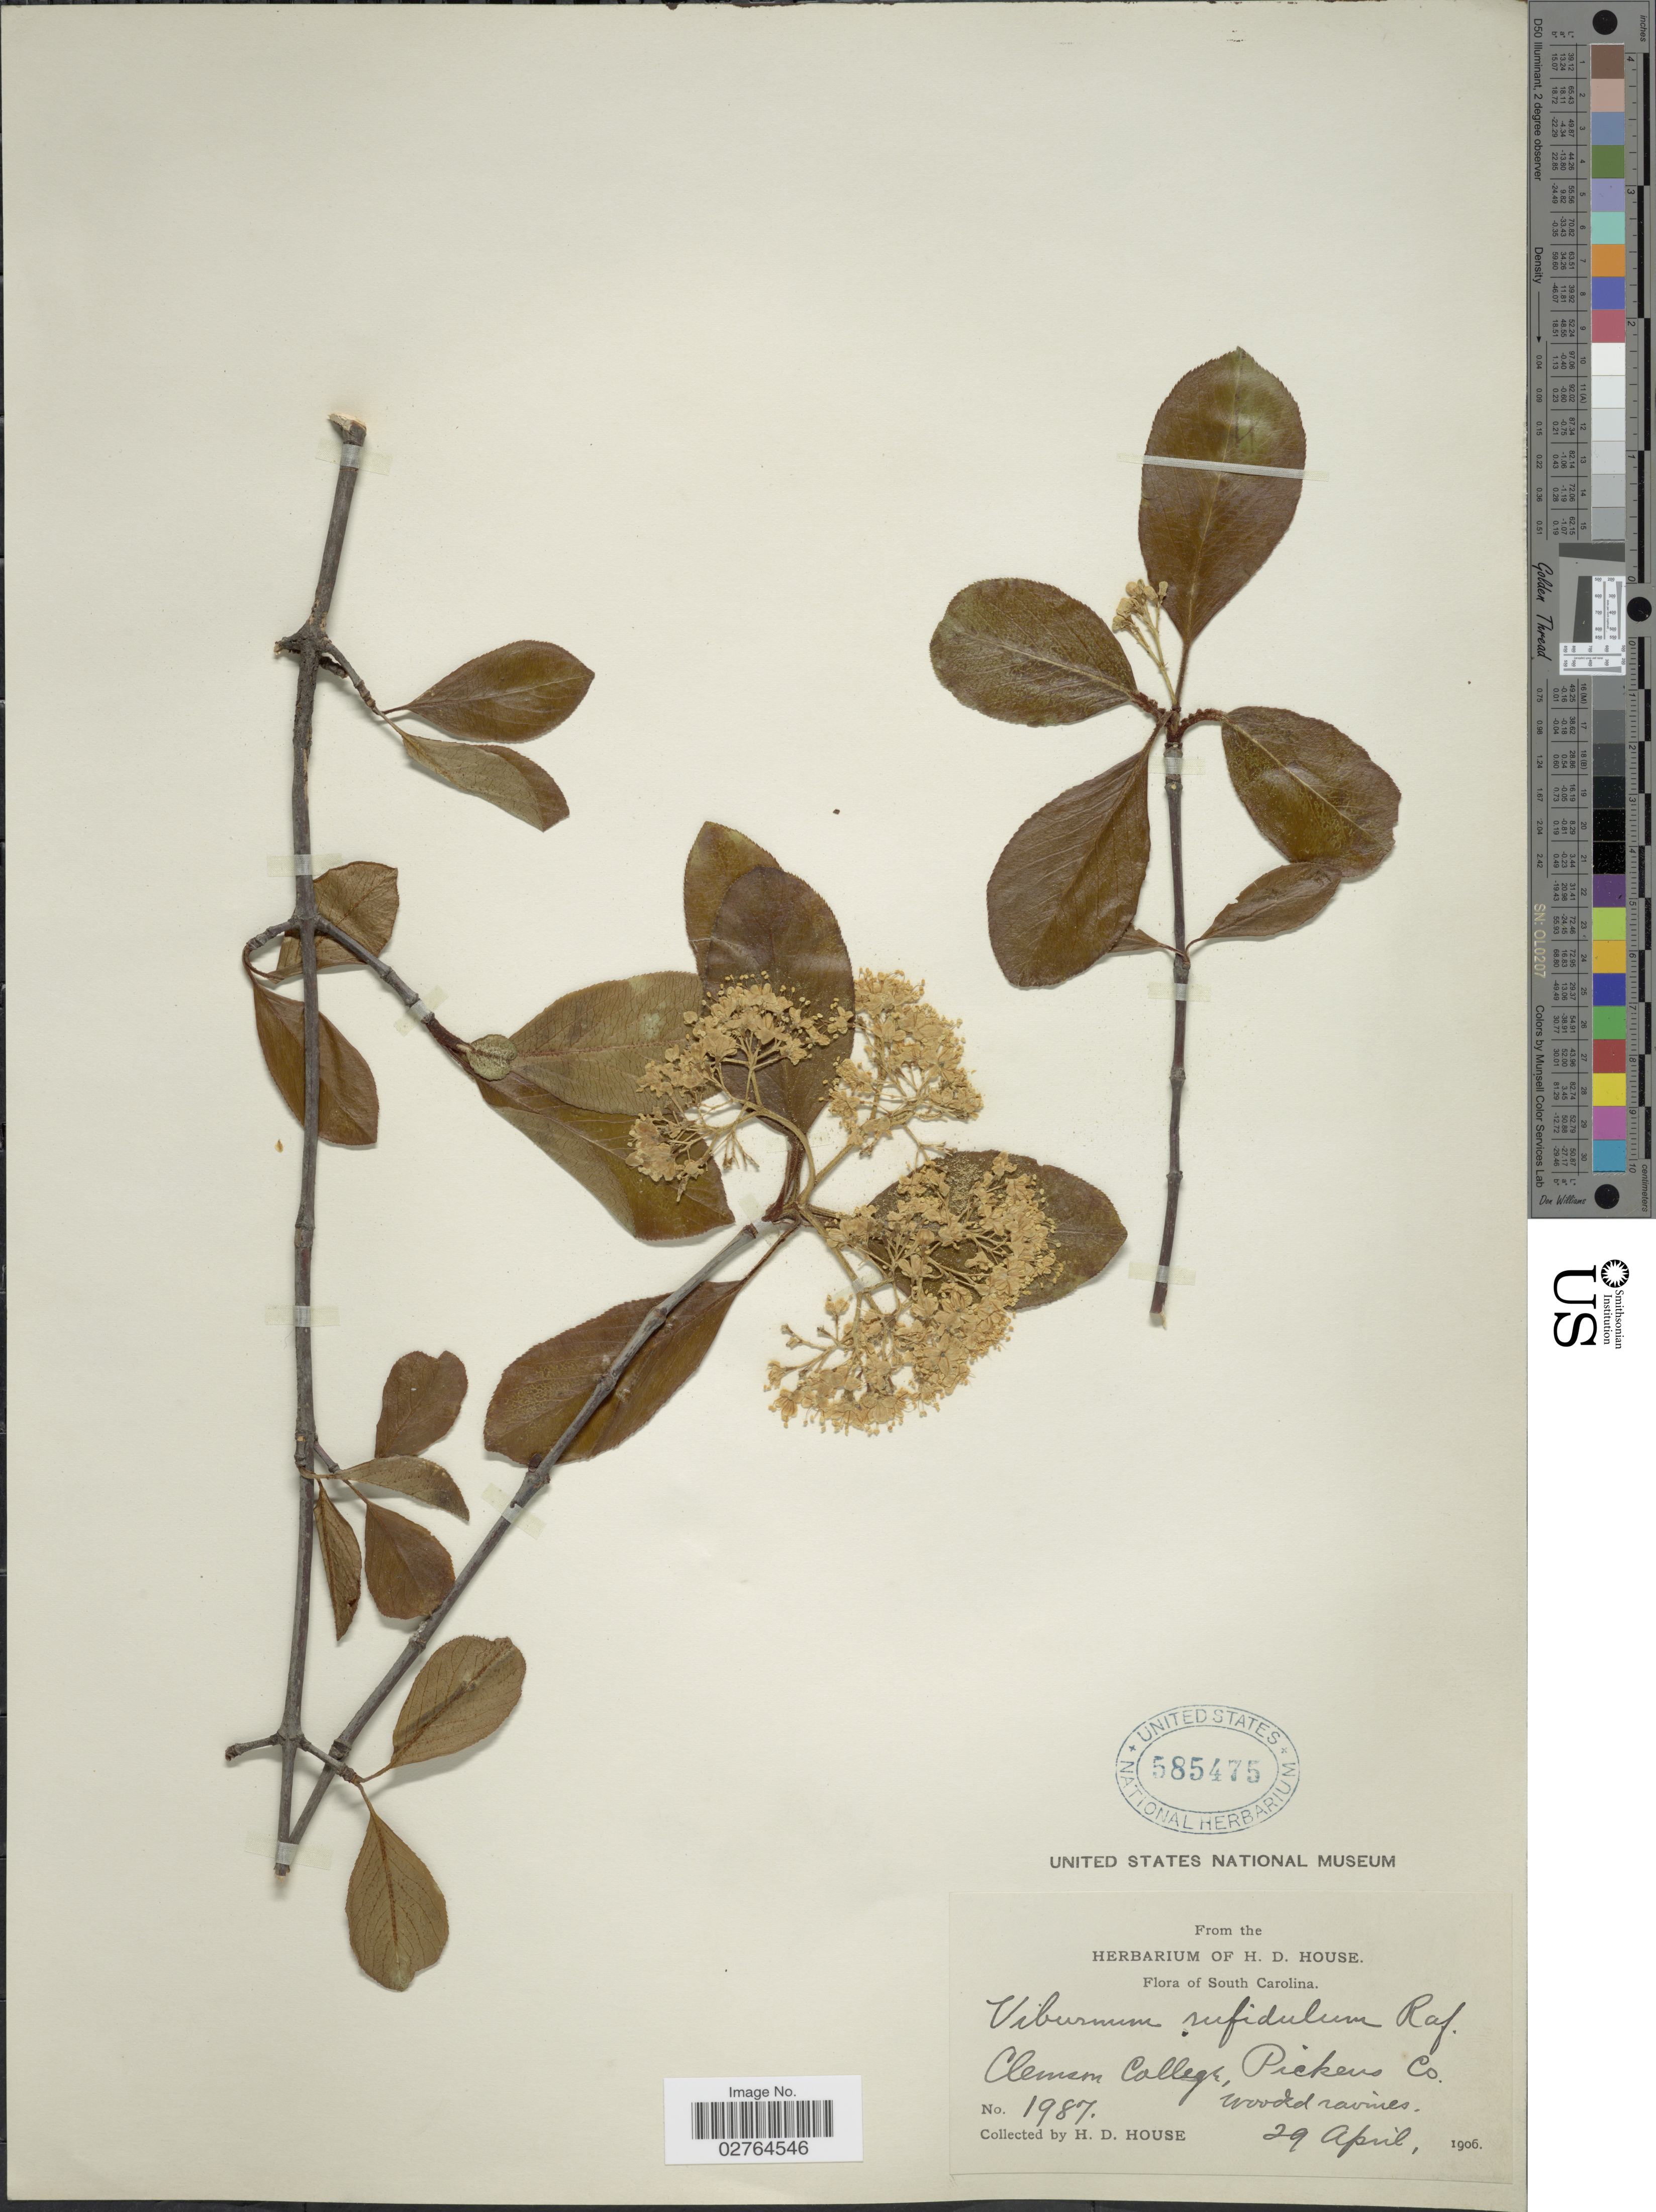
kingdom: Plantae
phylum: Tracheophyta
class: Magnoliopsida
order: Dipsacales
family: Viburnaceae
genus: Viburnum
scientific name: Viburnum rufidulum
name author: Raf.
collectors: H. D. House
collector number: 1987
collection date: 1906-04-29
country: United States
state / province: South Carolina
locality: Clemson College, Pickens Co.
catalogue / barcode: US 585475